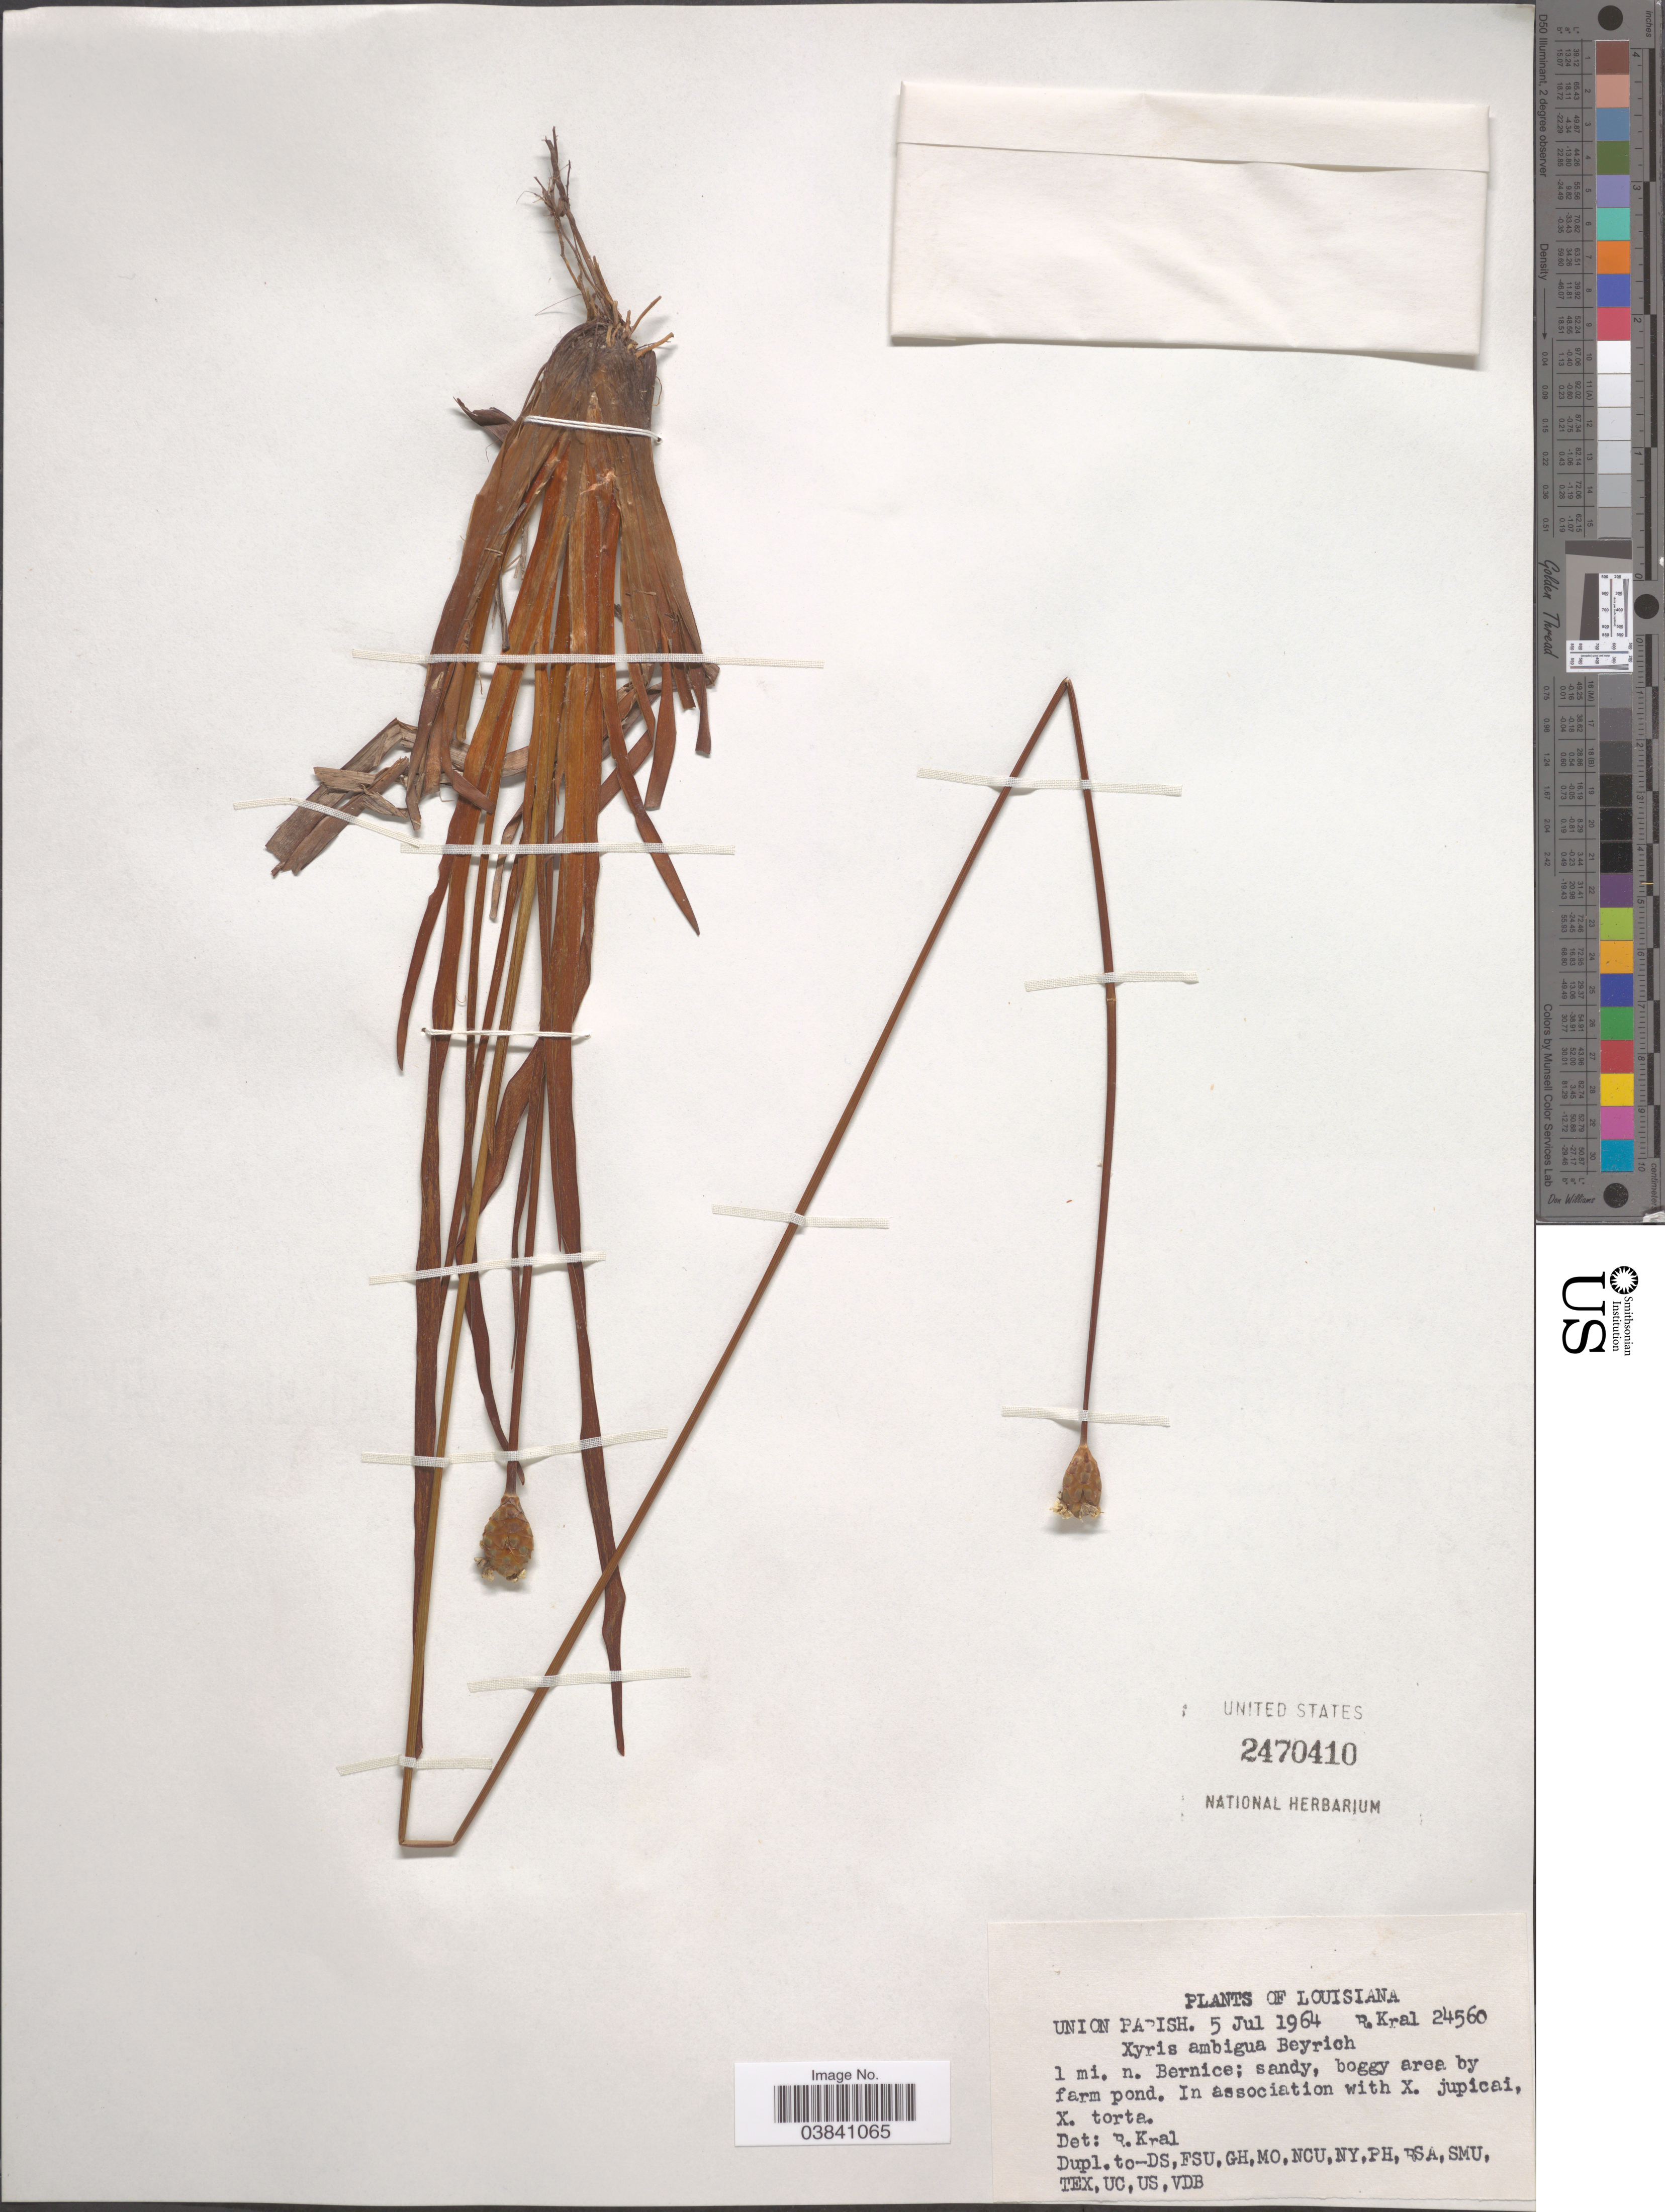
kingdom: Plantae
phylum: Tracheophyta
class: Liliopsida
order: Poales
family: Xyridaceae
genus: Xyris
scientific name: Xyris ambigua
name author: Beyr. ex Kunth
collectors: R. Kral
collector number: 24560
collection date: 1964-07-05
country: United States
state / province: Louisiana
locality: Union Parish. 1 mi. n. Bernice.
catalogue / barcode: US 2470410